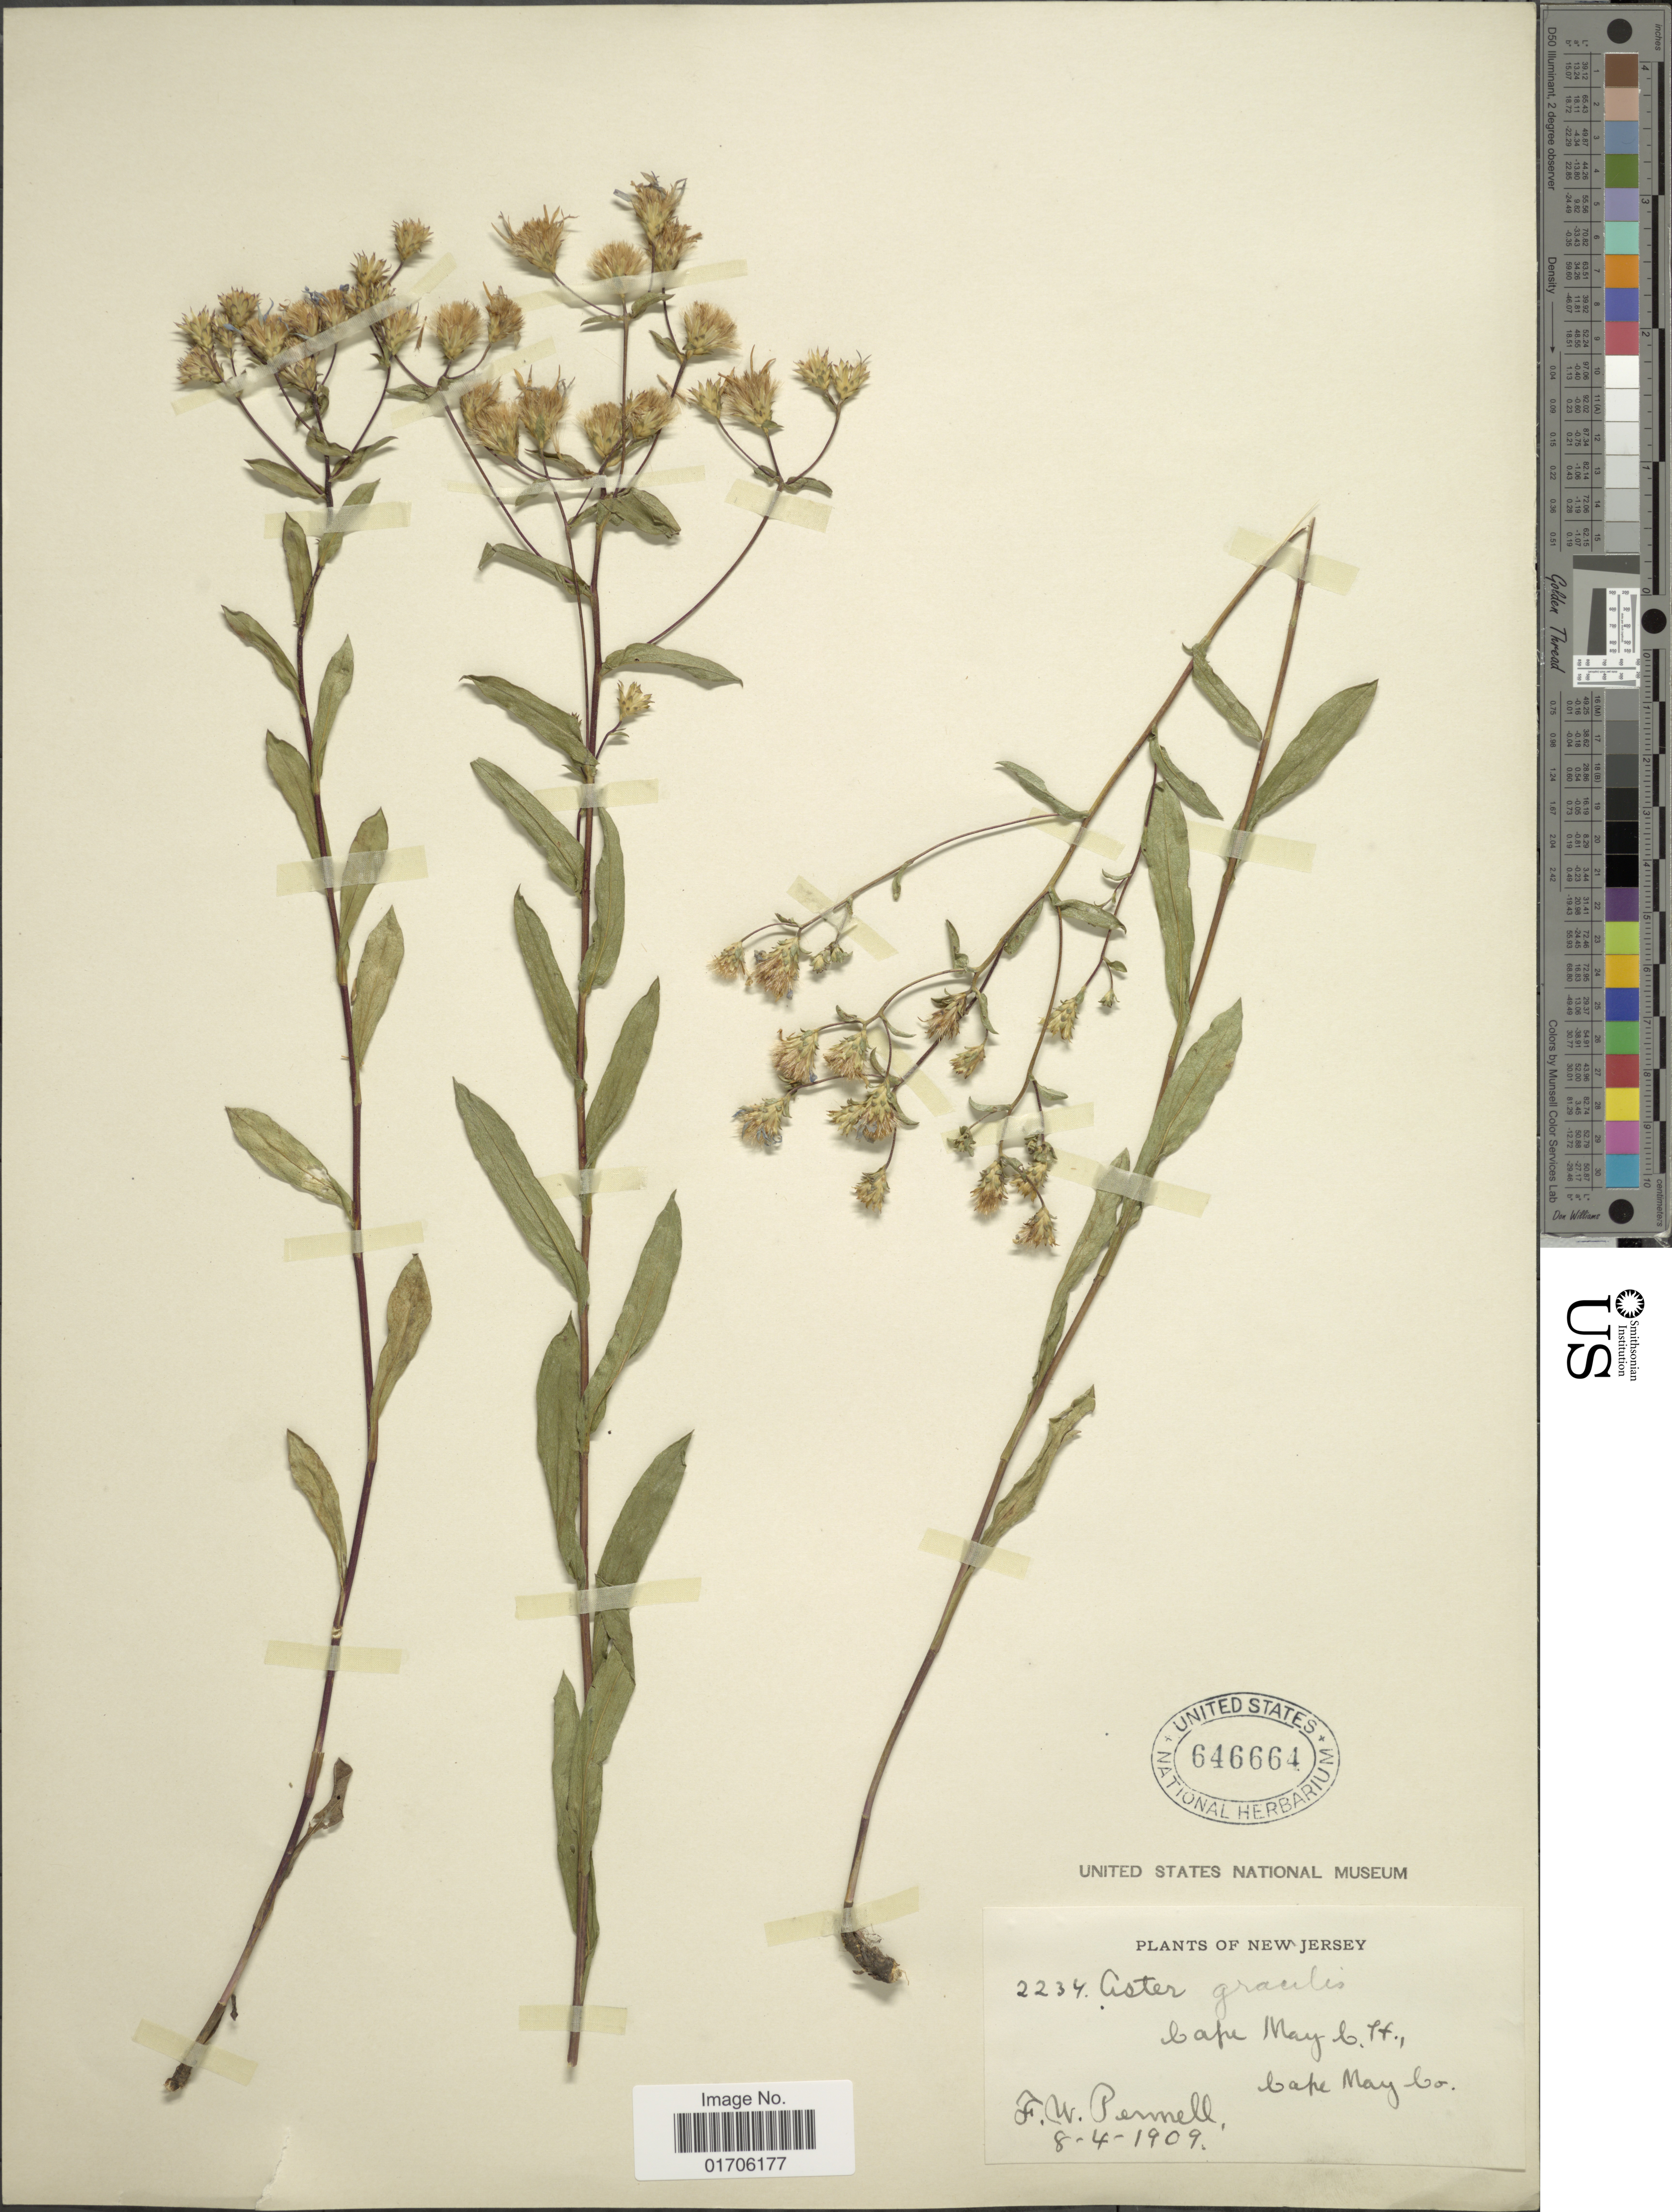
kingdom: Plantae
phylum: Tracheophyta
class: Magnoliopsida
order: Asterales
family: Asteraceae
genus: Eurybia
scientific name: Eurybia compacta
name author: G.L. Nesom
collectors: F. W. Pennell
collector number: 2234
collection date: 1909-08-04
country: United States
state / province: New Jersey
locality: New Jersey. Cape May C.H., Cape May Co.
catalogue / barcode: US 646664